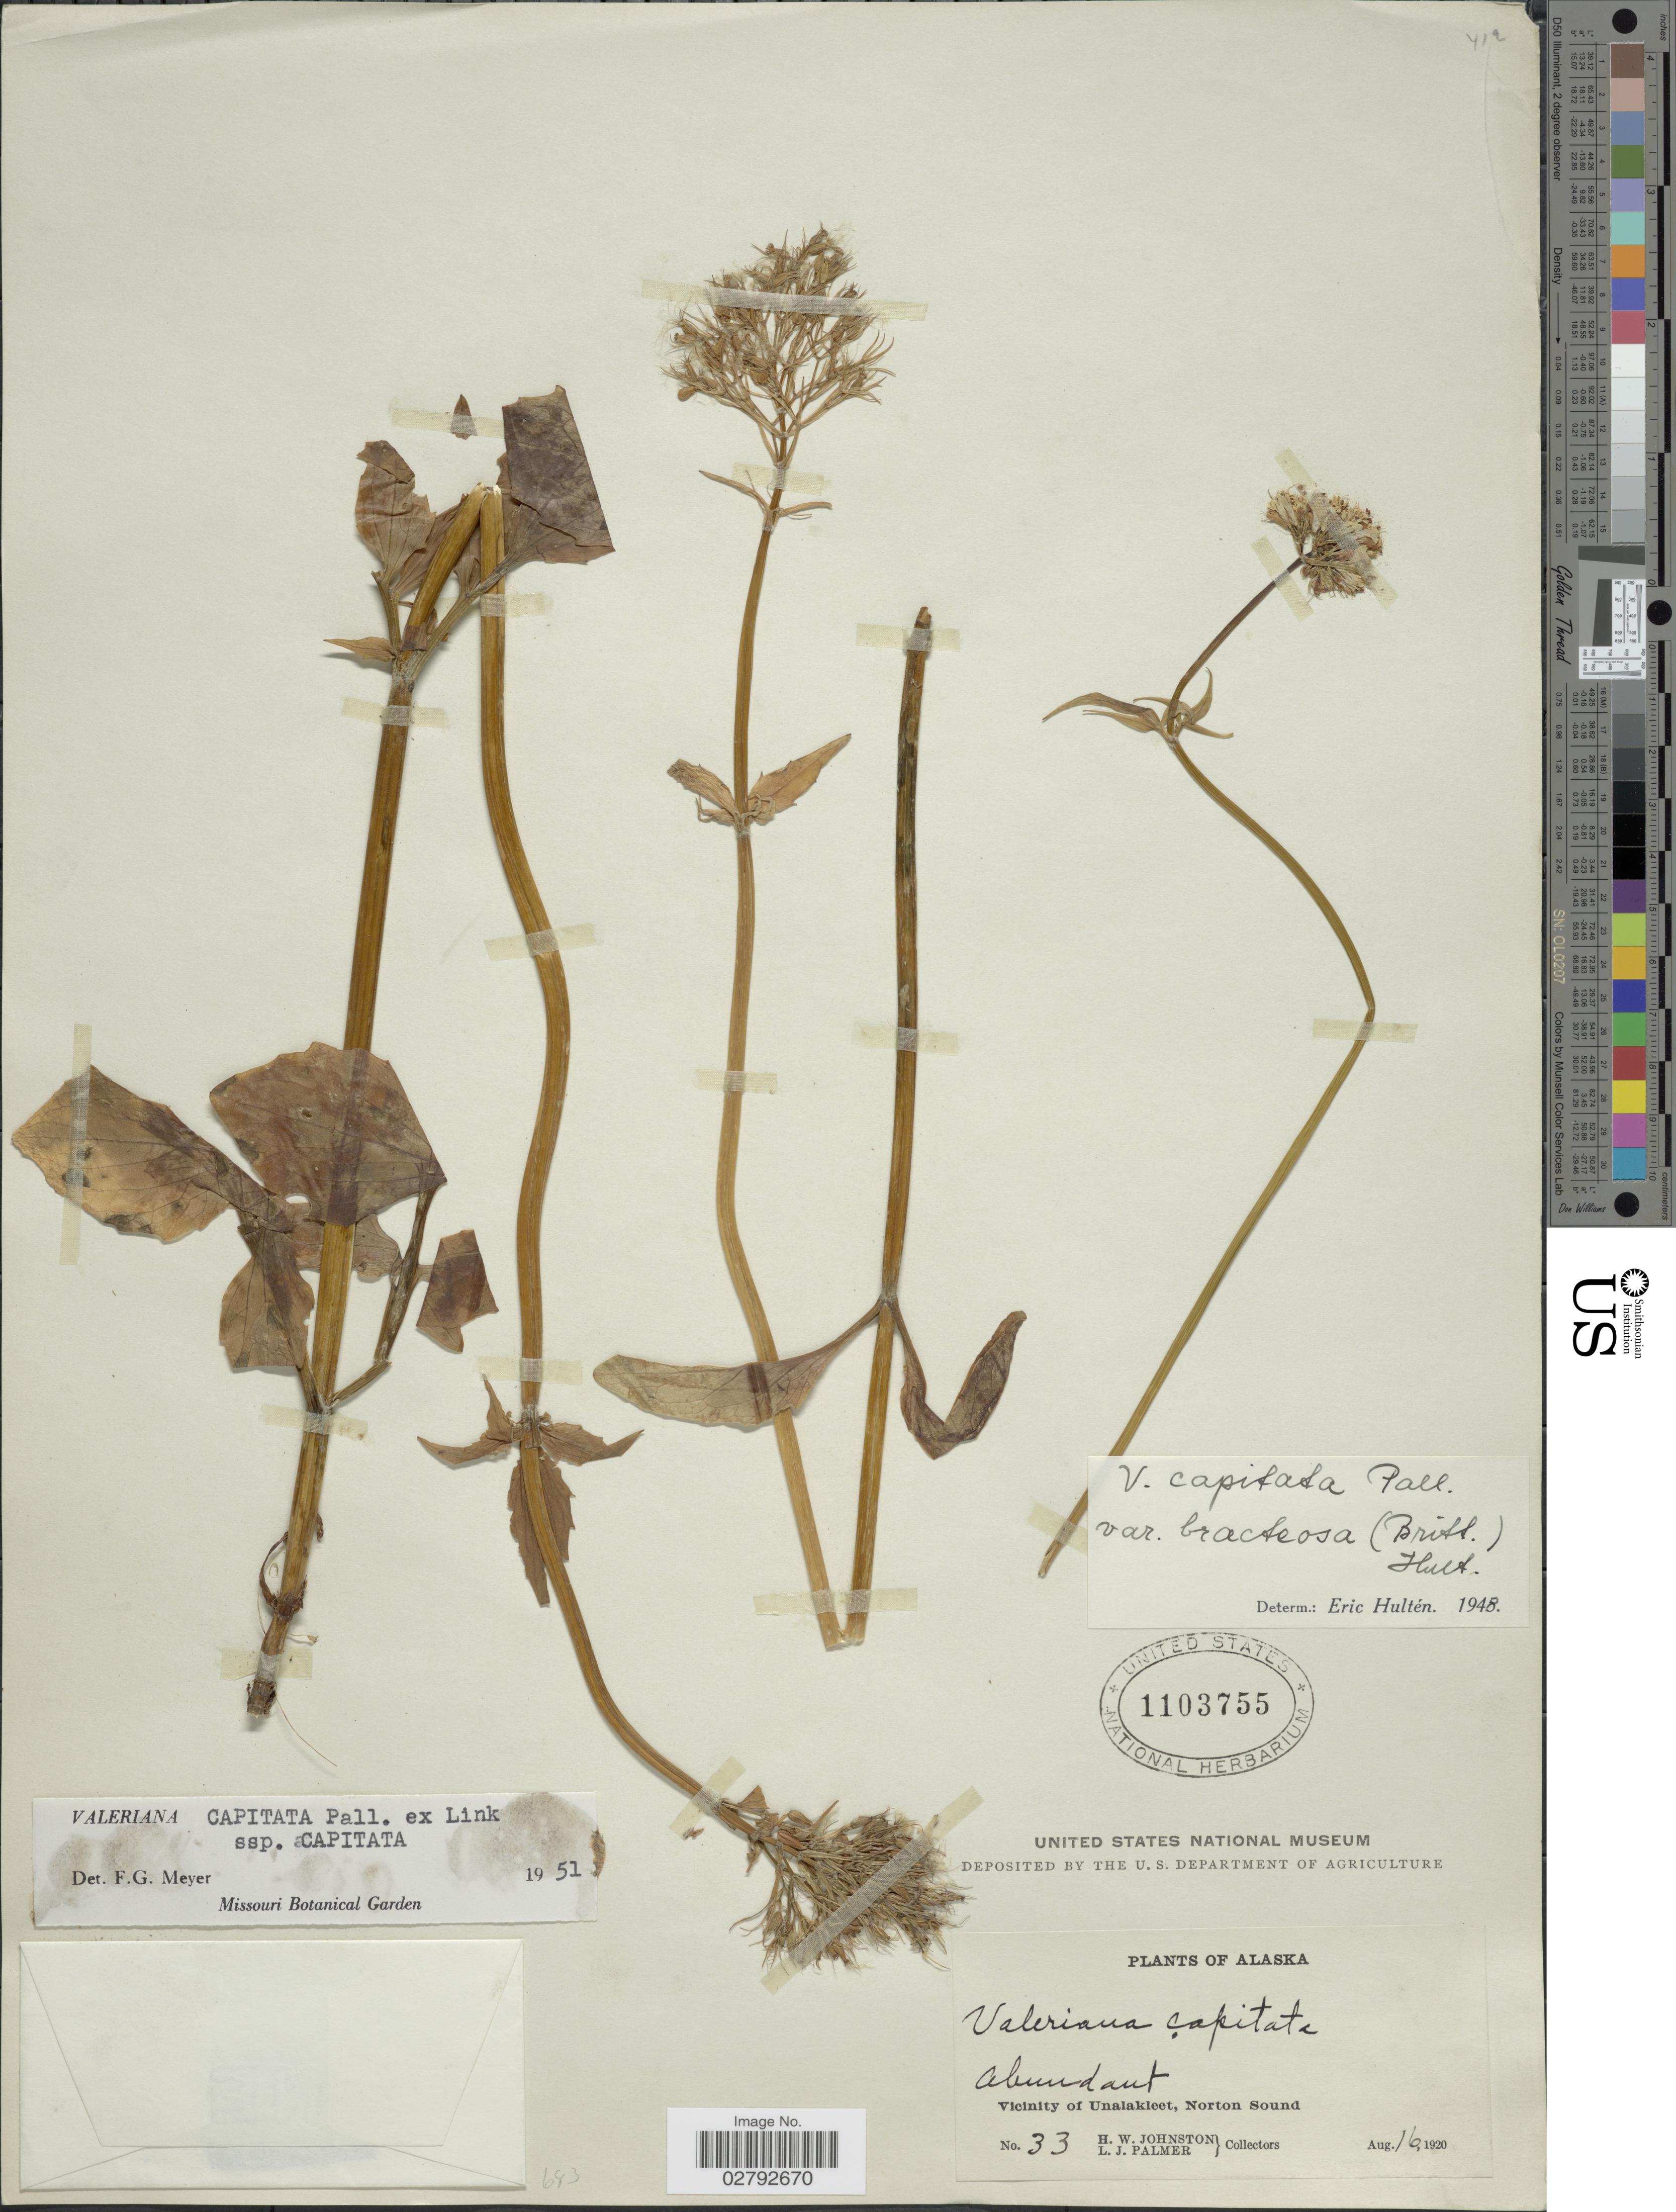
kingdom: Plantae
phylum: Tracheophyta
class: Magnoliopsida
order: Dipsacales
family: Caprifoliaceae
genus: Valeriana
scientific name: Valeriana capitata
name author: Link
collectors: H. W. Johnston & L. J. Palmer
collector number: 33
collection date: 1920-08-16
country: United States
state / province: Alaska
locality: Vicinity of Unalakleet, Norton Sound.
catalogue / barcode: US 1103755